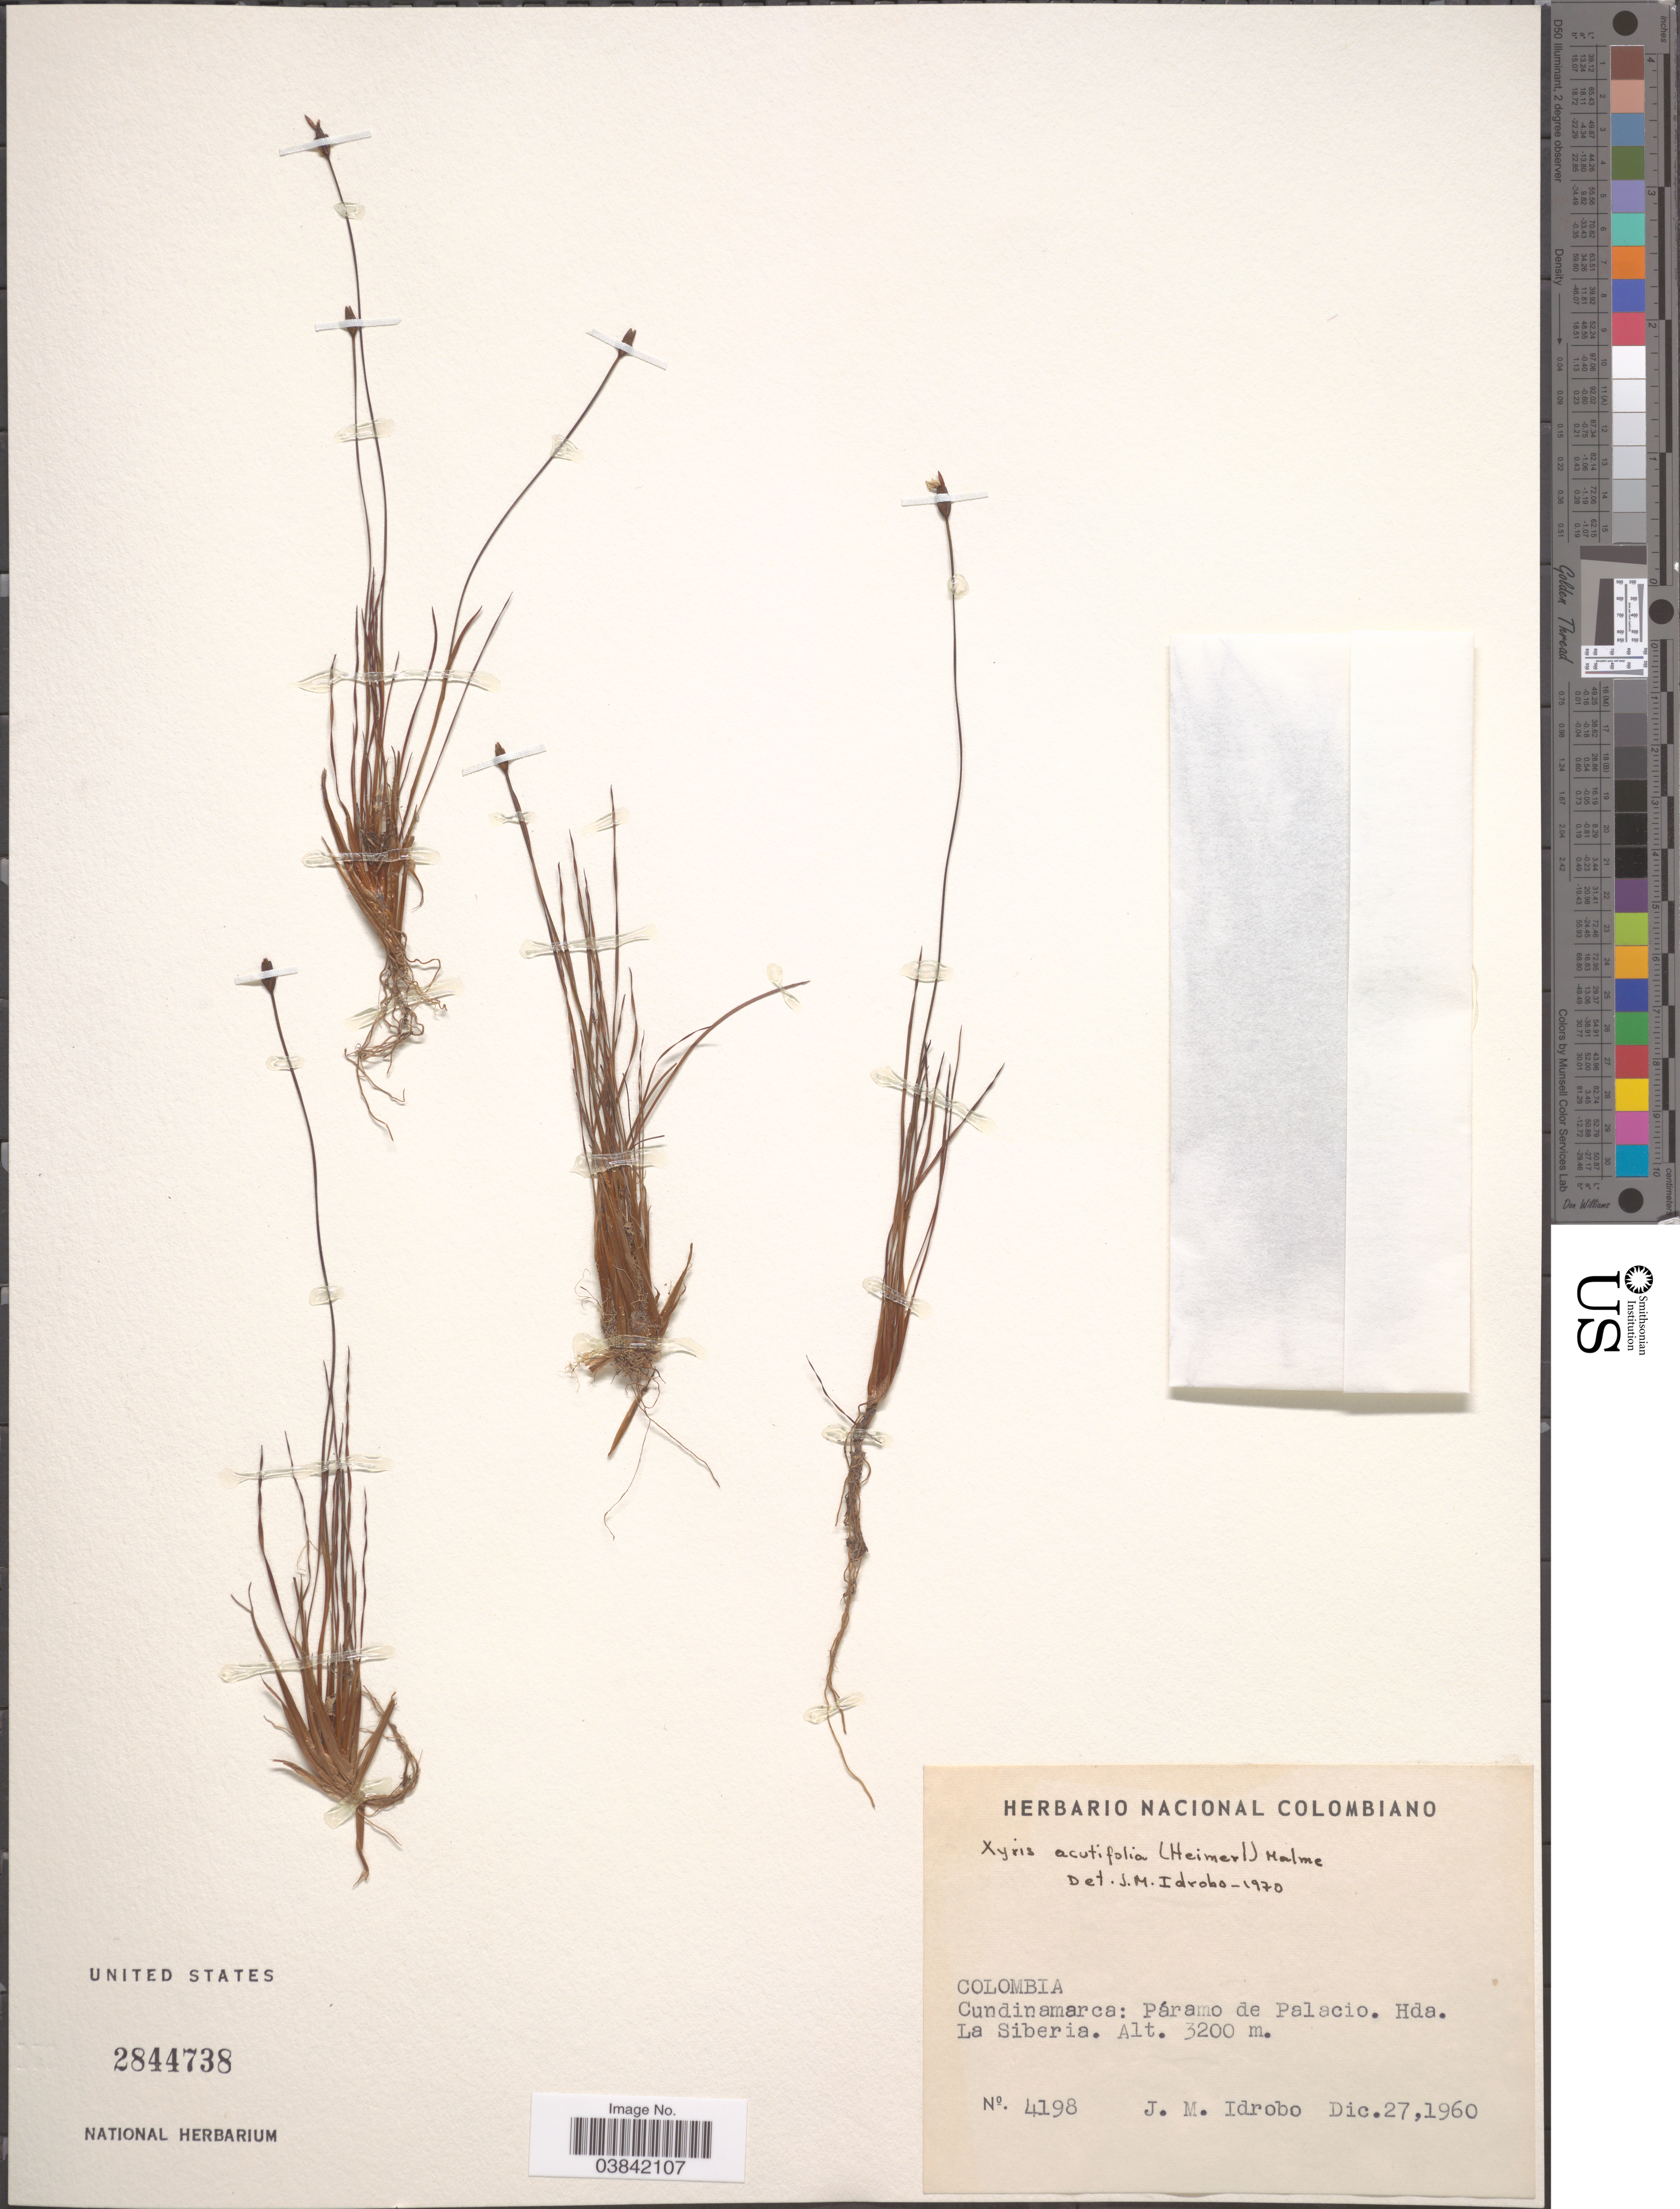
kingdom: Plantae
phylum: Tracheophyta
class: Liliopsida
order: Poales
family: Xyridaceae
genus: Xyris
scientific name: Xyris acutifolia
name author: (Heimerl) Malme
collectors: J. M. Idrobo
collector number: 4198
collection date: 1960-12-27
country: Colombia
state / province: Cundinamarca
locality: Páramo de Palacio. Hda. La Siberia.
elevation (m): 3200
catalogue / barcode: US 2844738